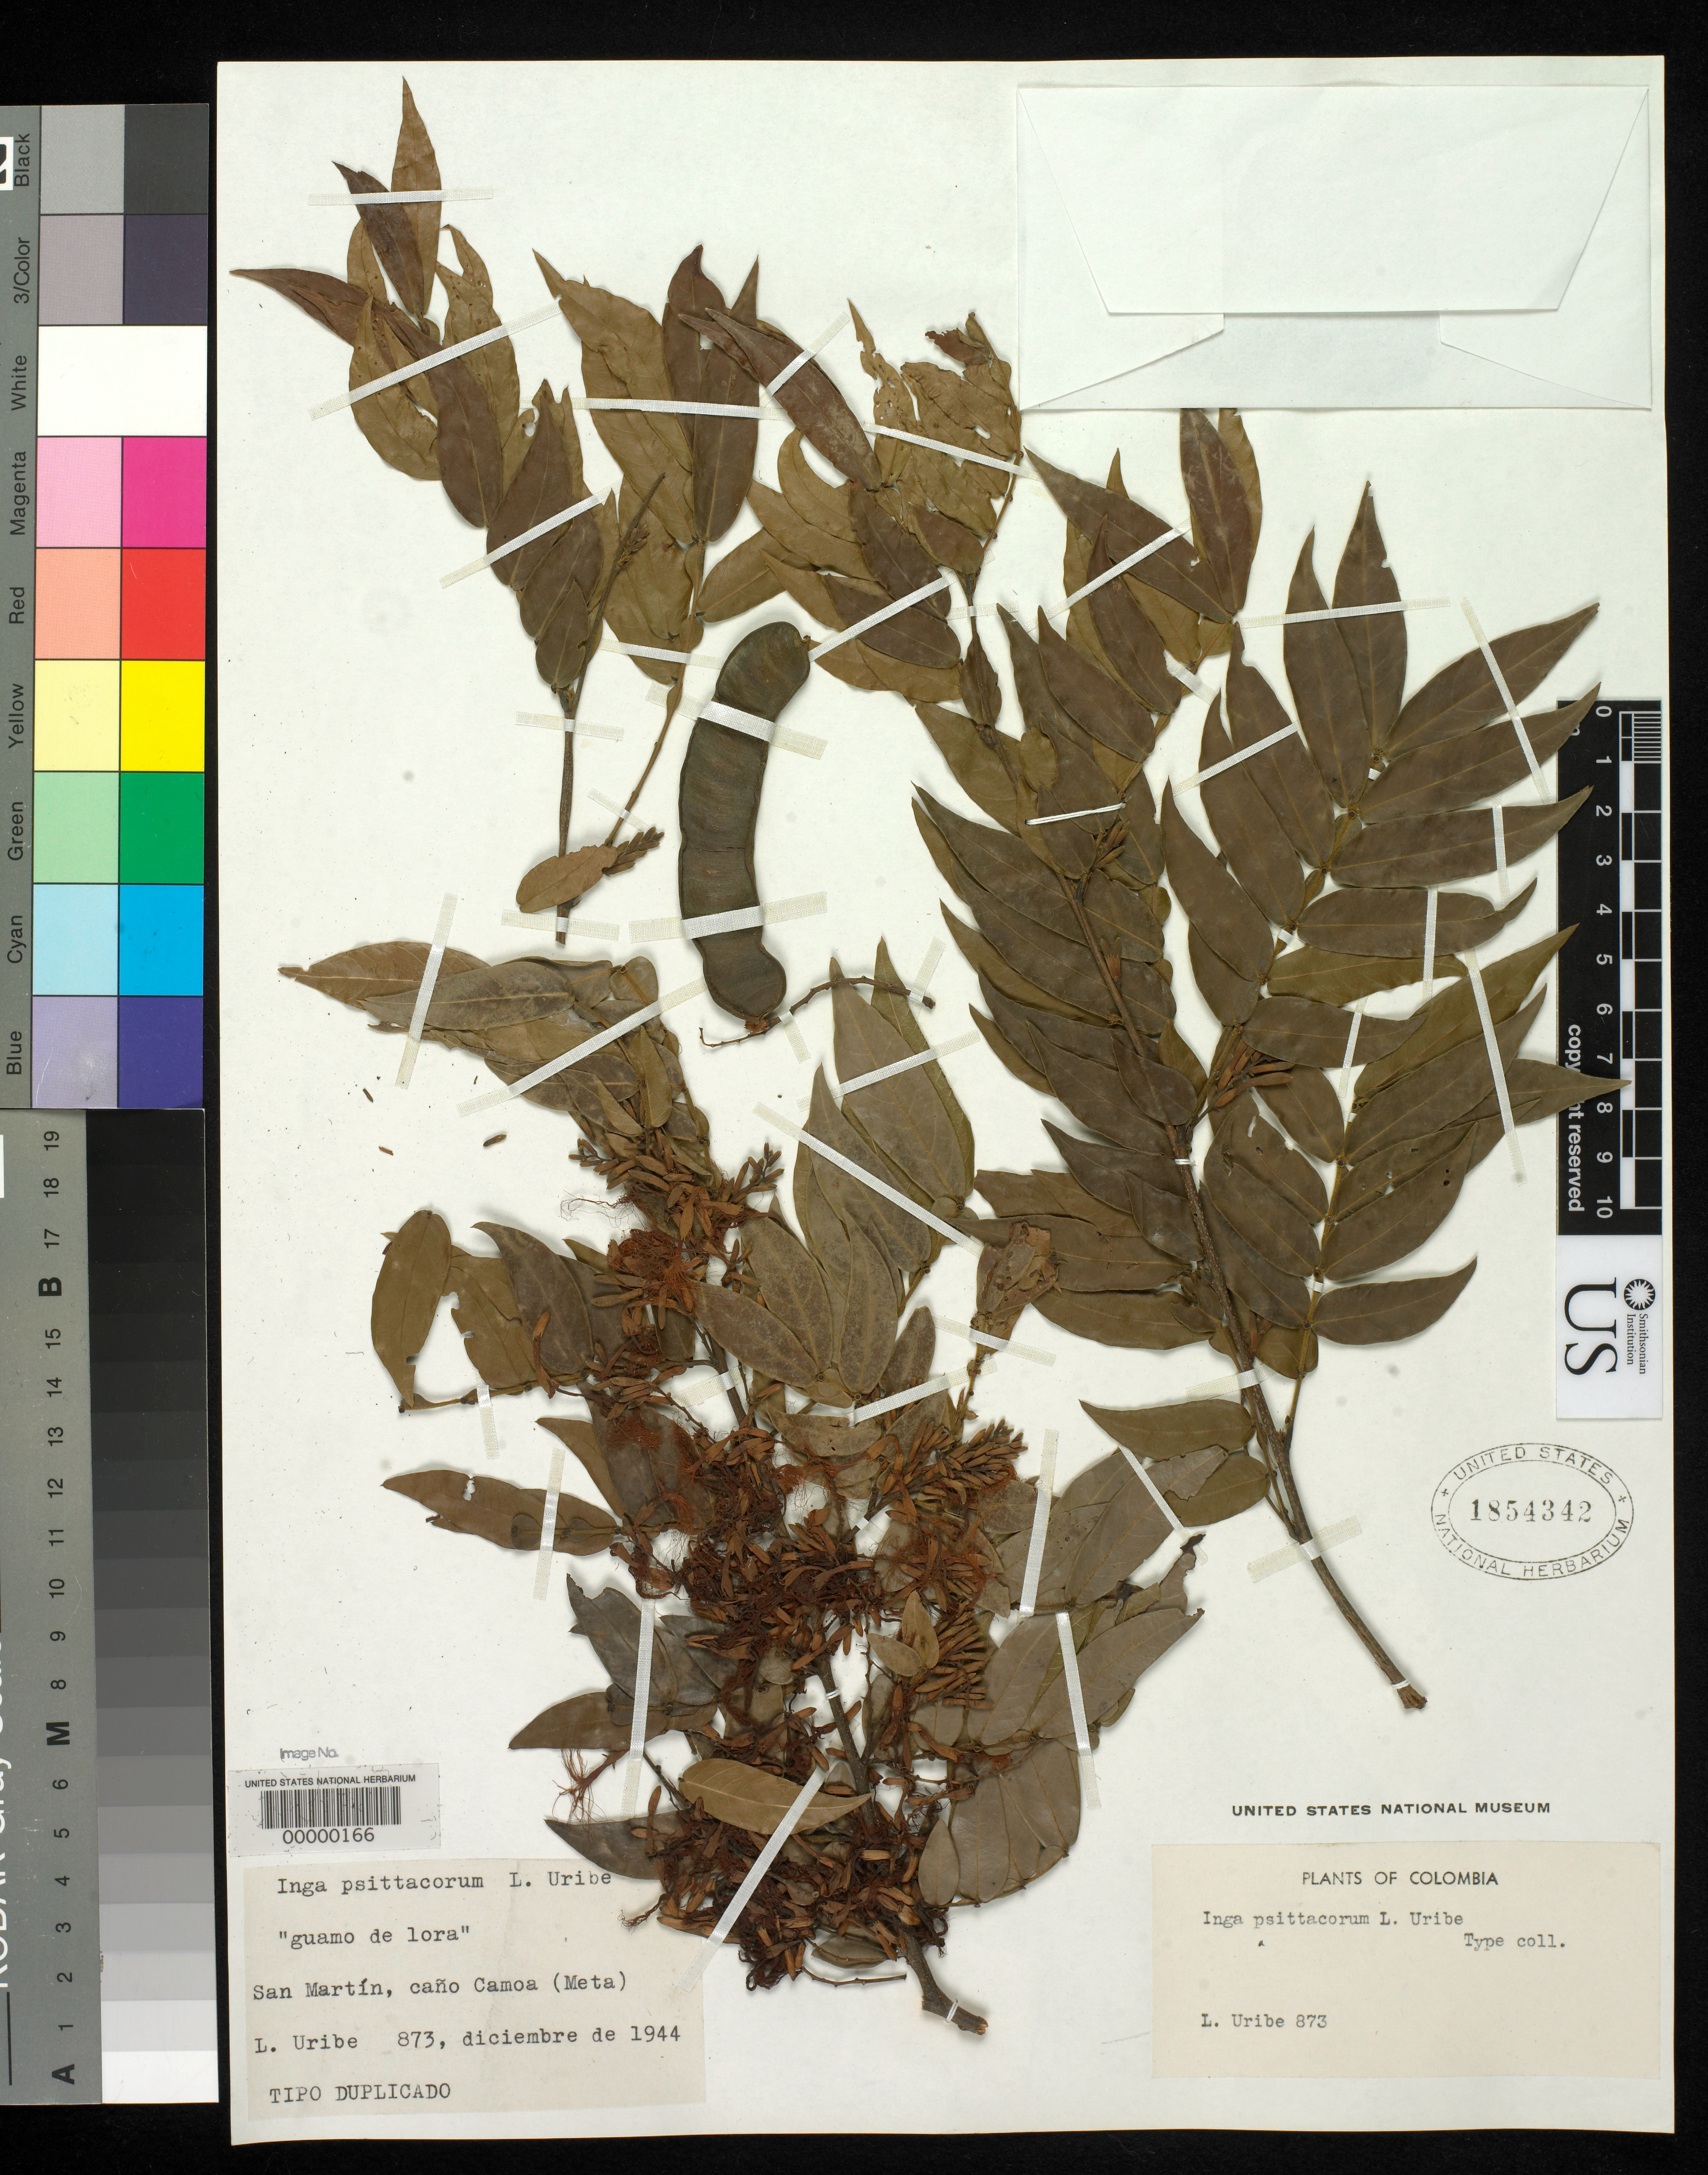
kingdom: Plantae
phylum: Tracheophyta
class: Magnoliopsida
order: Fabales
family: Fabaceae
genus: Inga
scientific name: Inga psittacorum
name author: L. Uribe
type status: Isotype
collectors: L. Uribe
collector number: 873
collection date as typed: Dec 1944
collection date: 1944-12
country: Colombia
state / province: Meta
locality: San Martin, Caño Camoa.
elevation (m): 450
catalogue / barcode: US 1854342